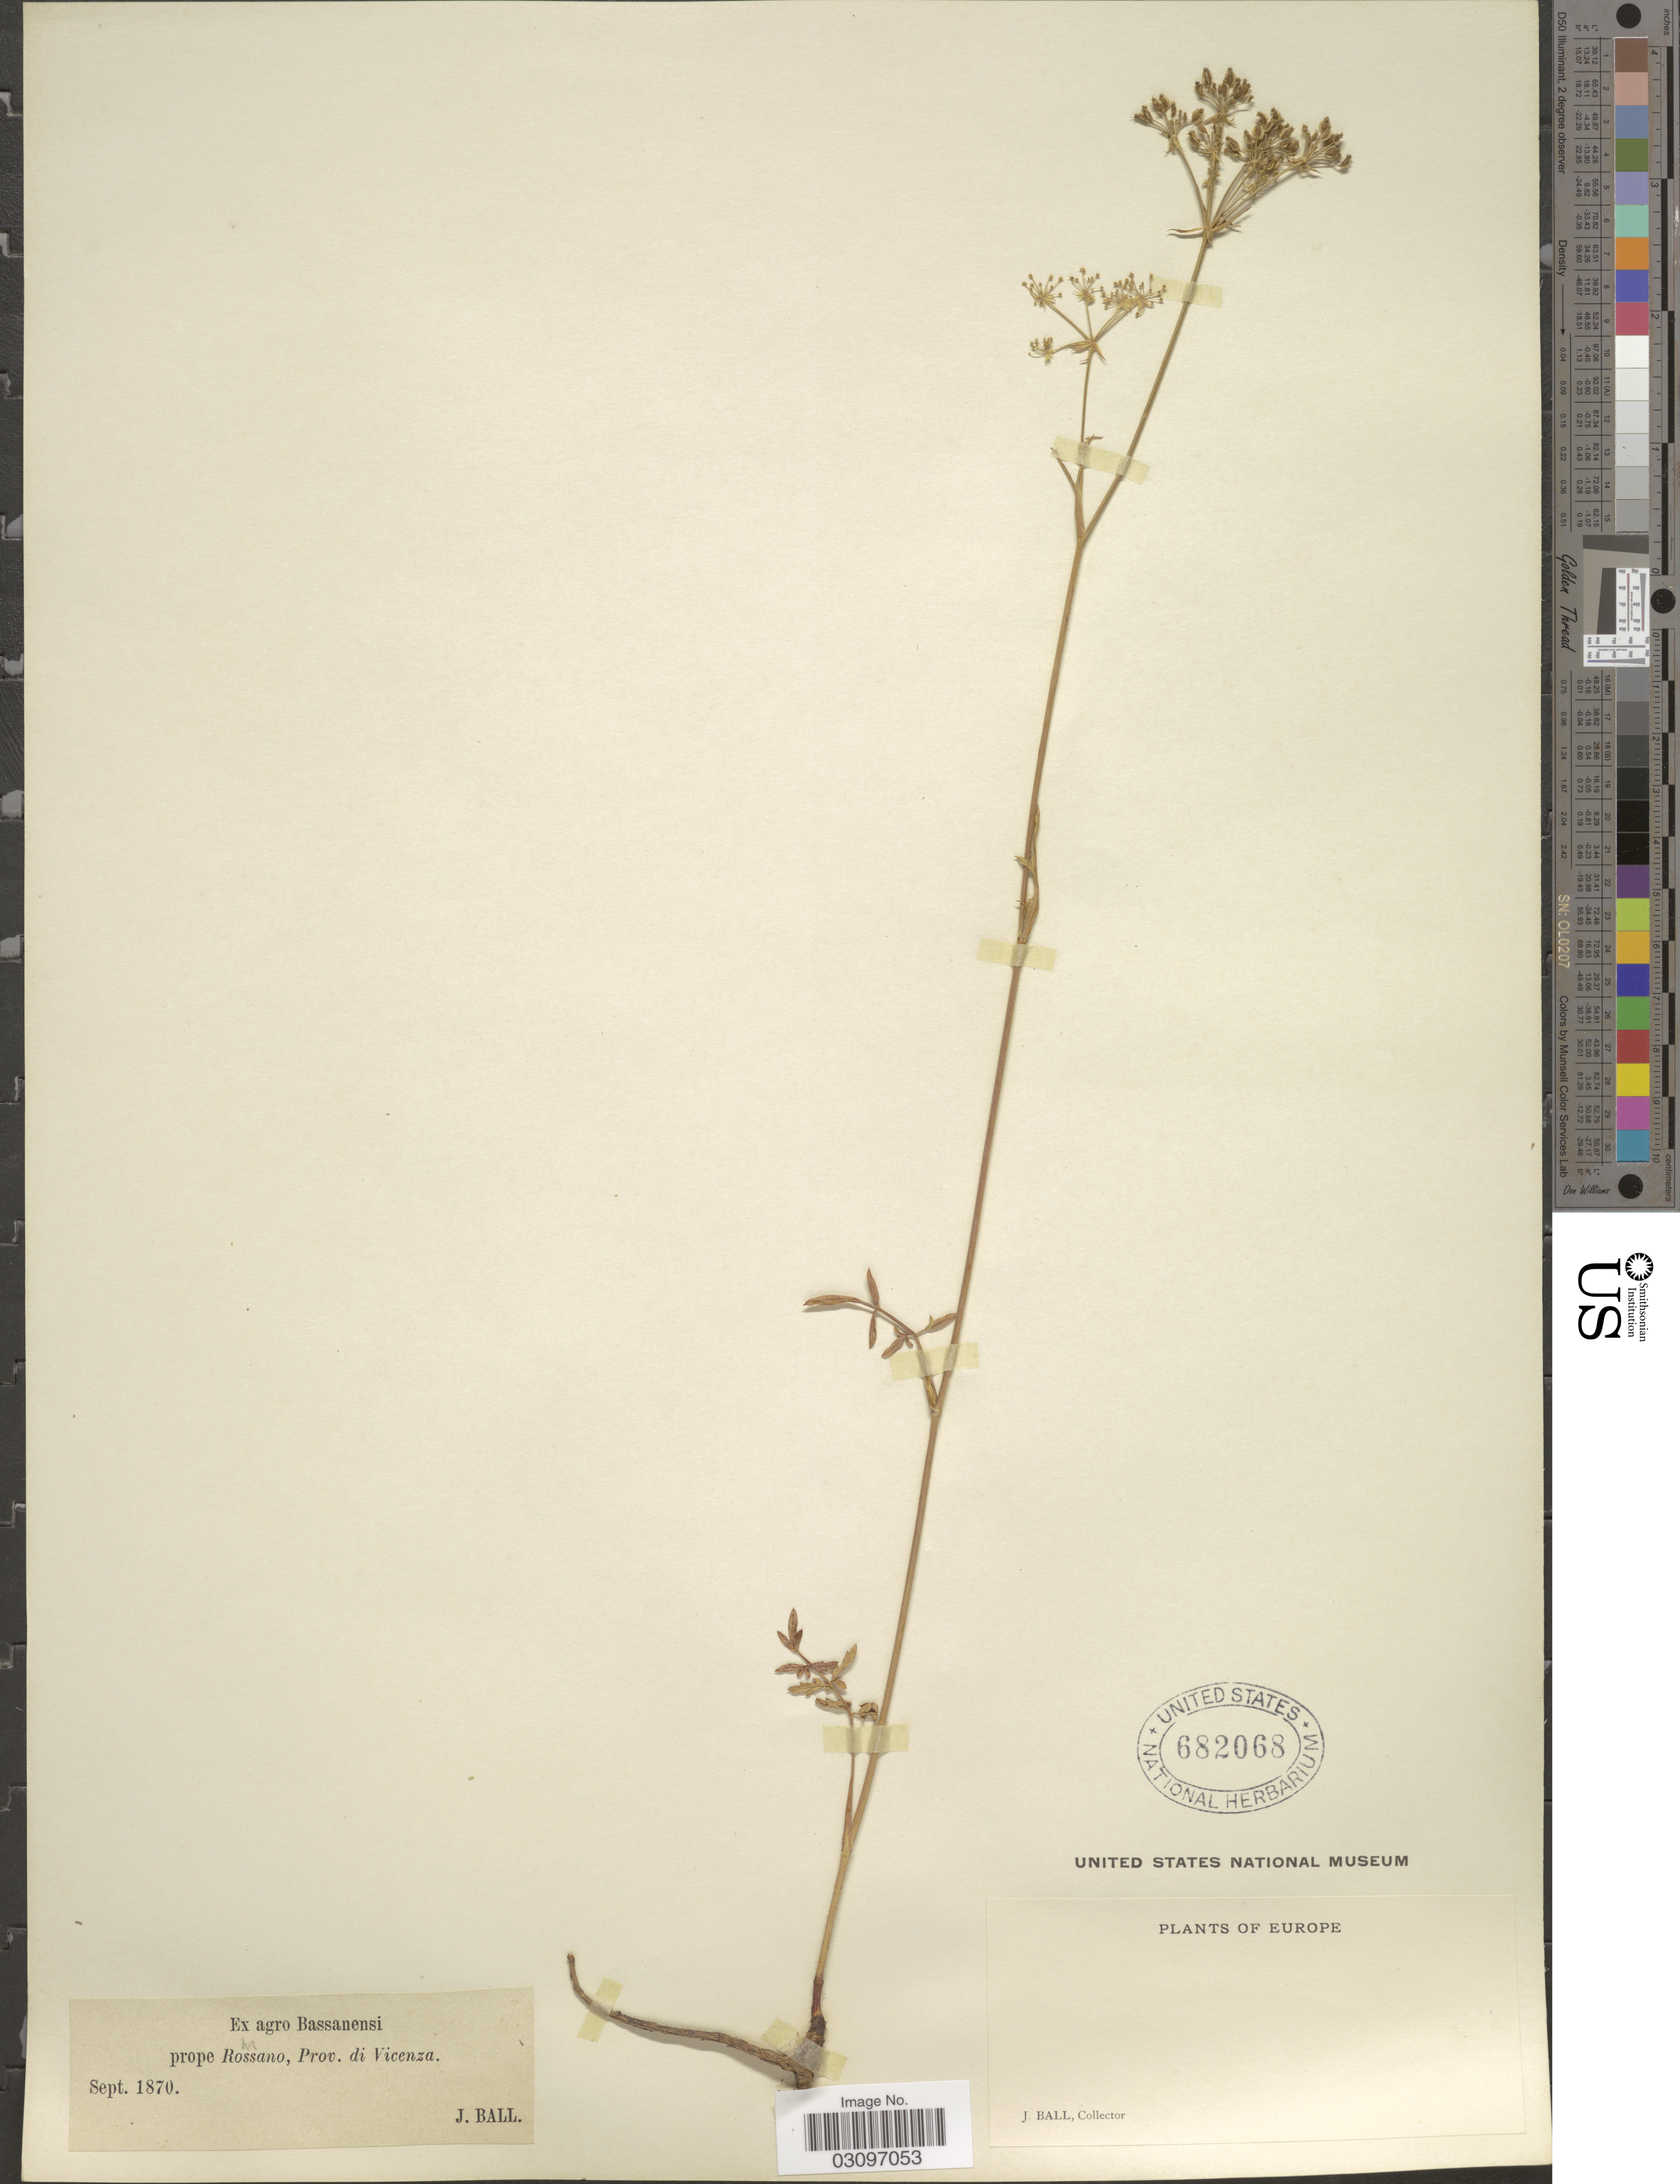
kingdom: Plantae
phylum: Tracheophyta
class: Magnoliopsida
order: Apiales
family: Apiaceae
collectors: J. Ball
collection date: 1870-09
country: Italy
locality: Ex agro Bassanensi prope Rossano, Prov. di Vicenza. Europe.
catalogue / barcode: US 682068